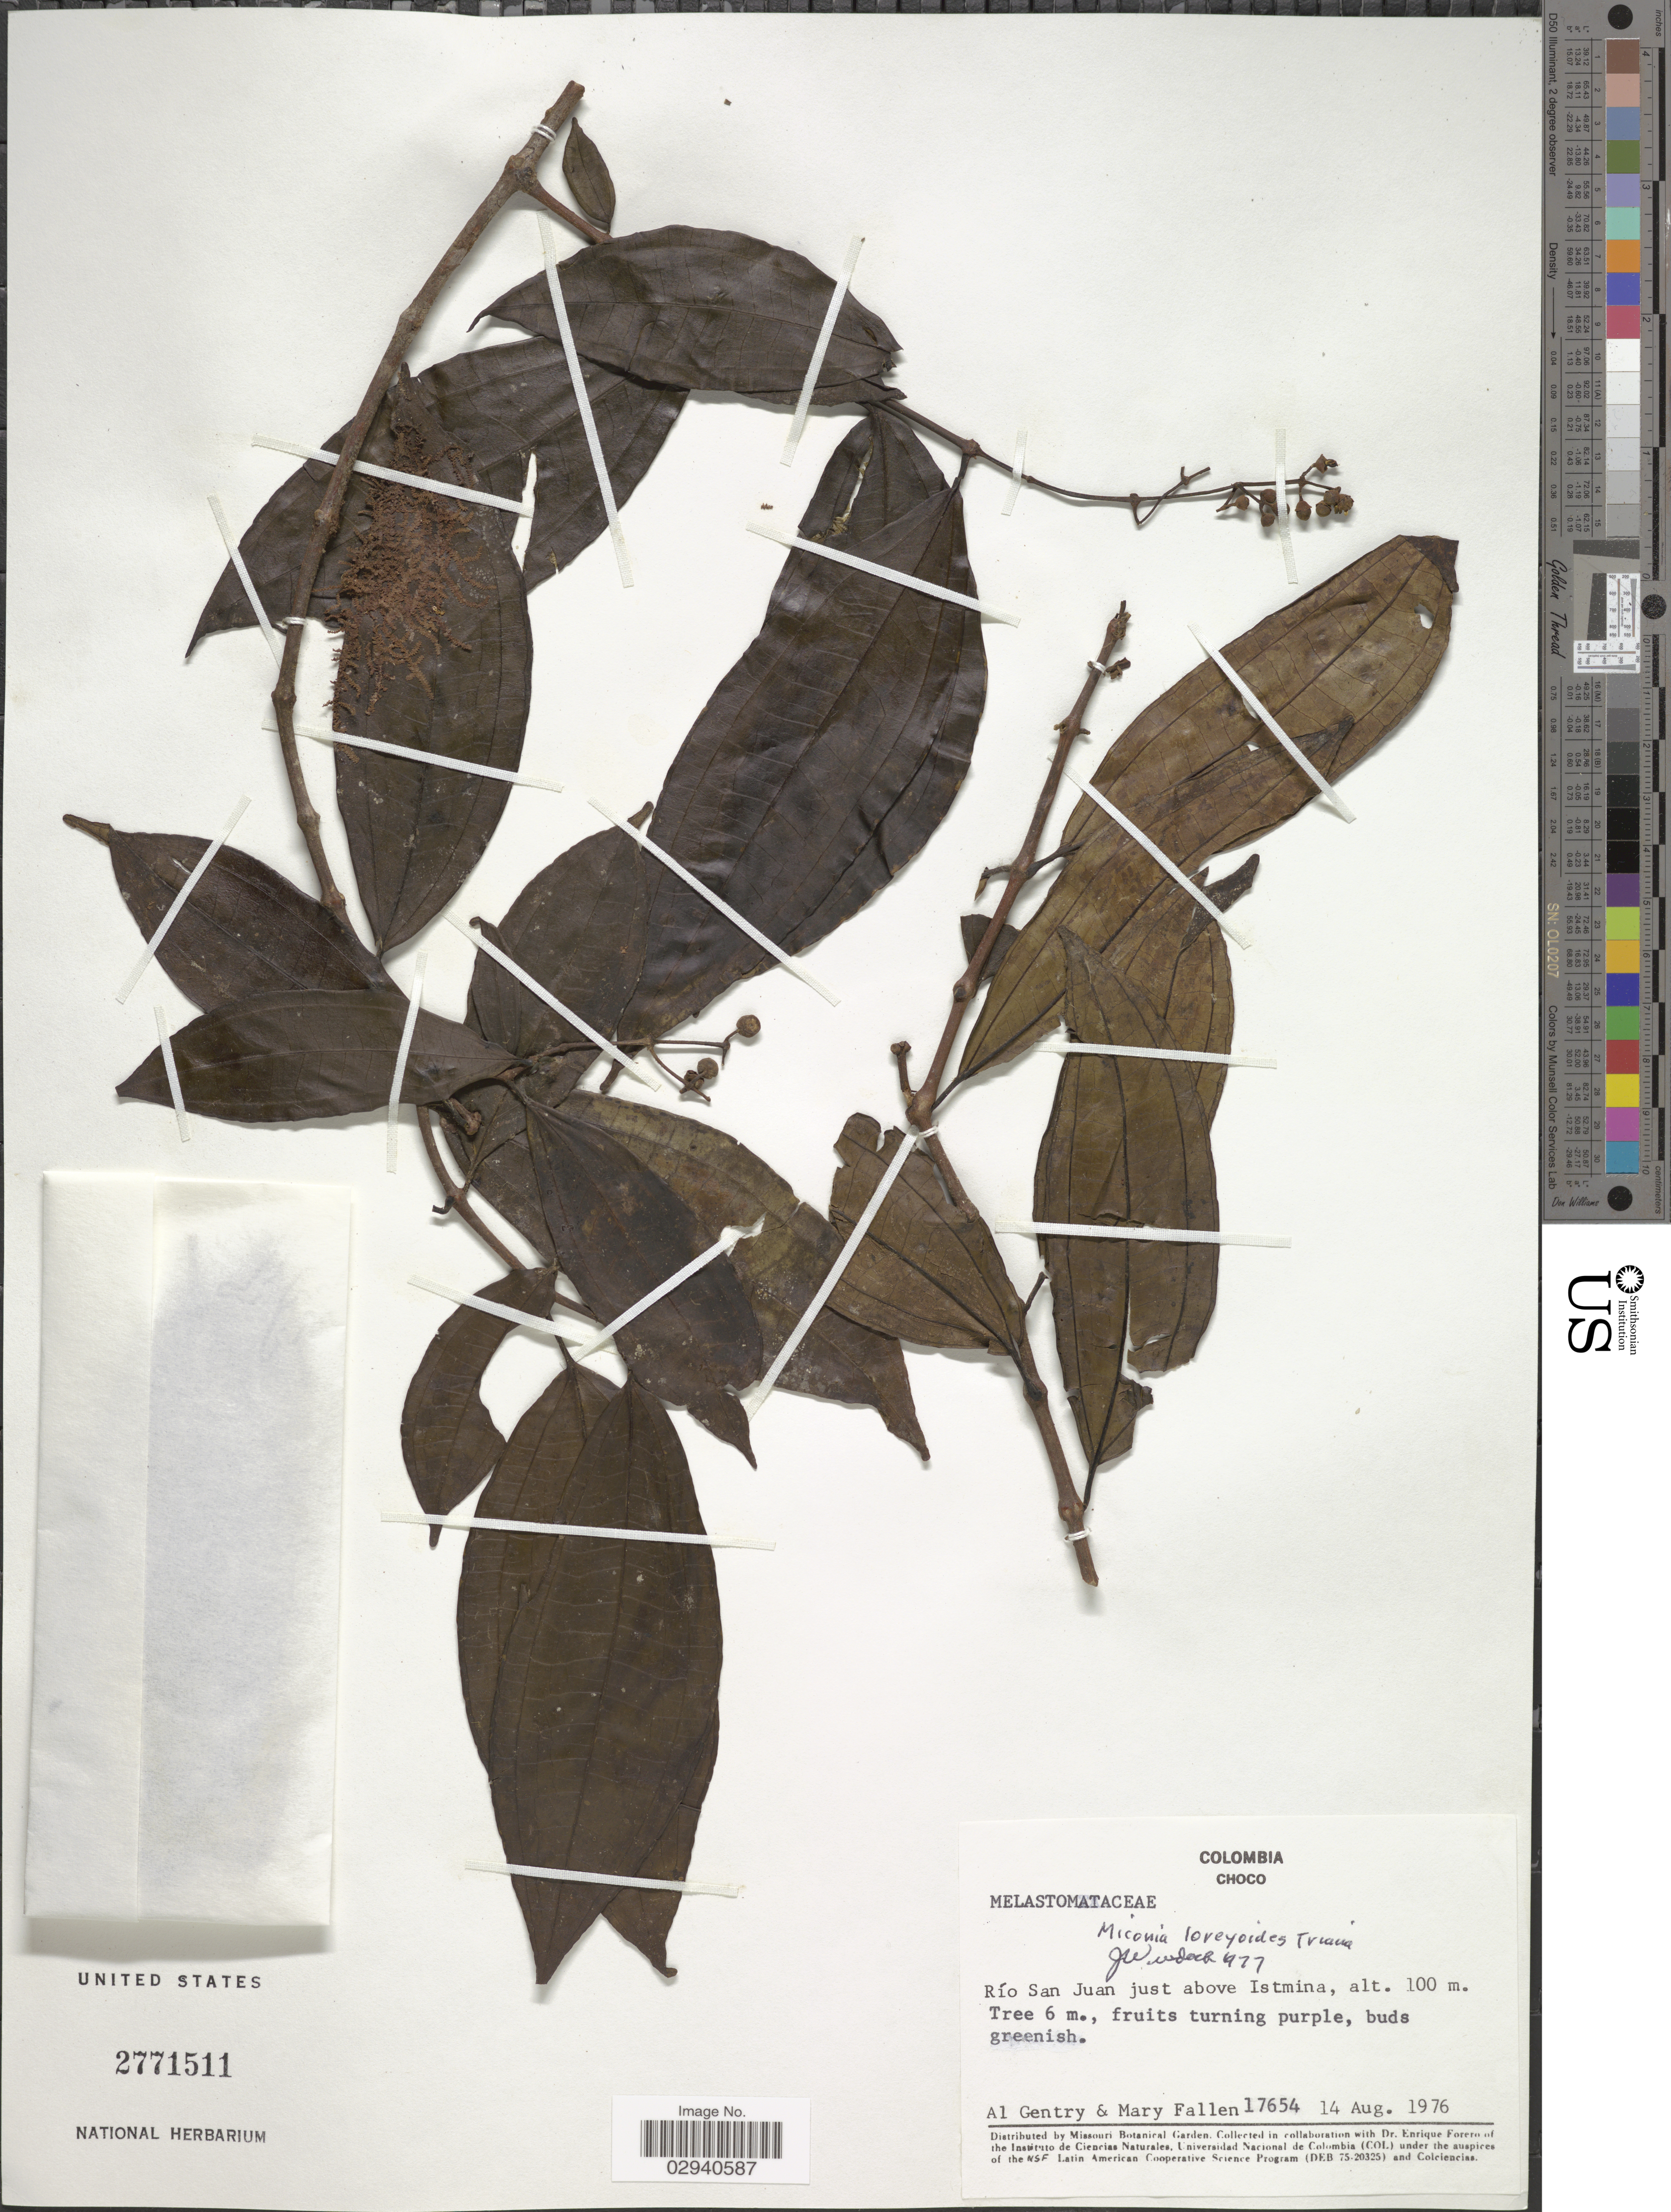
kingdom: Plantae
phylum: Tracheophyta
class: Magnoliopsida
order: Myrtales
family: Melastomataceae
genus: Miconia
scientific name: Miconia loreyoides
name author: Triana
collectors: A. H. Gentry & M. Fallen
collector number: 17654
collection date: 1976-08-14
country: Colombia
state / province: Chocó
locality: Río San Juan just above Istmina.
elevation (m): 100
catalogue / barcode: US 2771511